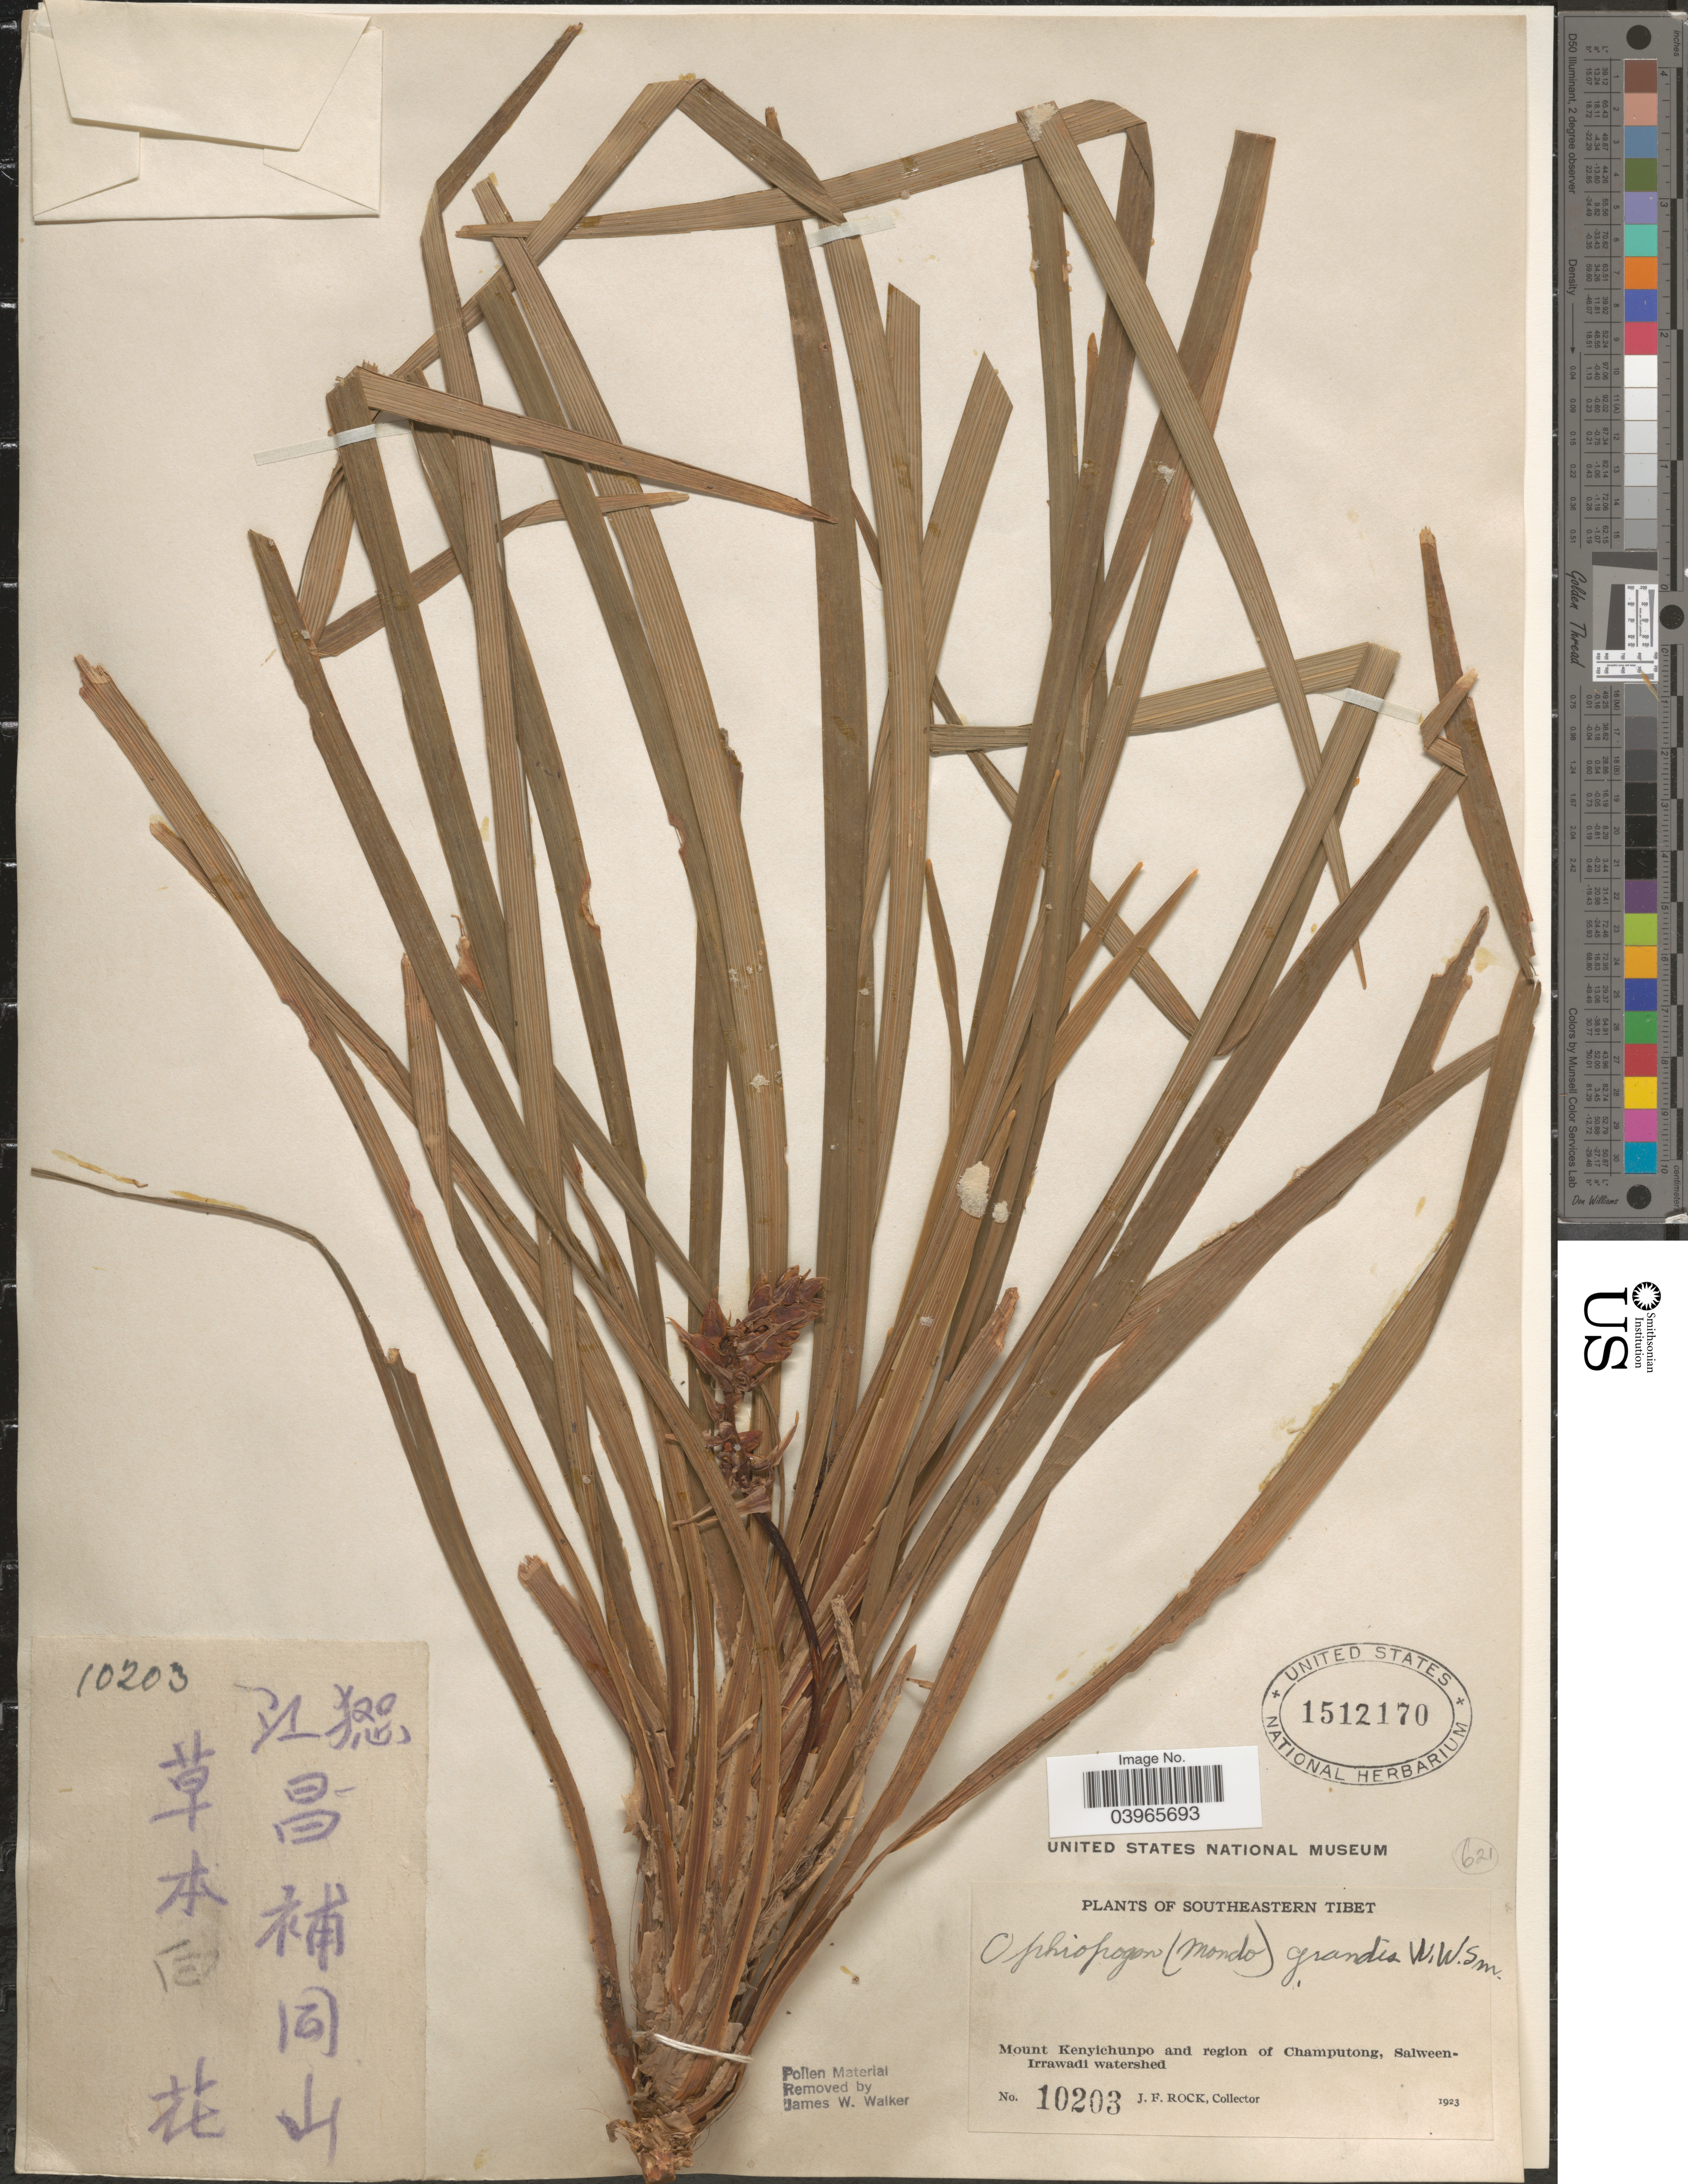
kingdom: Plantae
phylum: Tracheophyta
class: Liliopsida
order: Asparagales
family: Asparagaceae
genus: Ophiopogon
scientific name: Ophiopogon grandis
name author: W.W. Sm.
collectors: J. Rock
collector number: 10203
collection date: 1923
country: China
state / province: Xizang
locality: Southeastern Tibet. Mount Kenyichunpo and region of Champutong, Salween-Irrawadi watershed.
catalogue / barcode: US 1512170